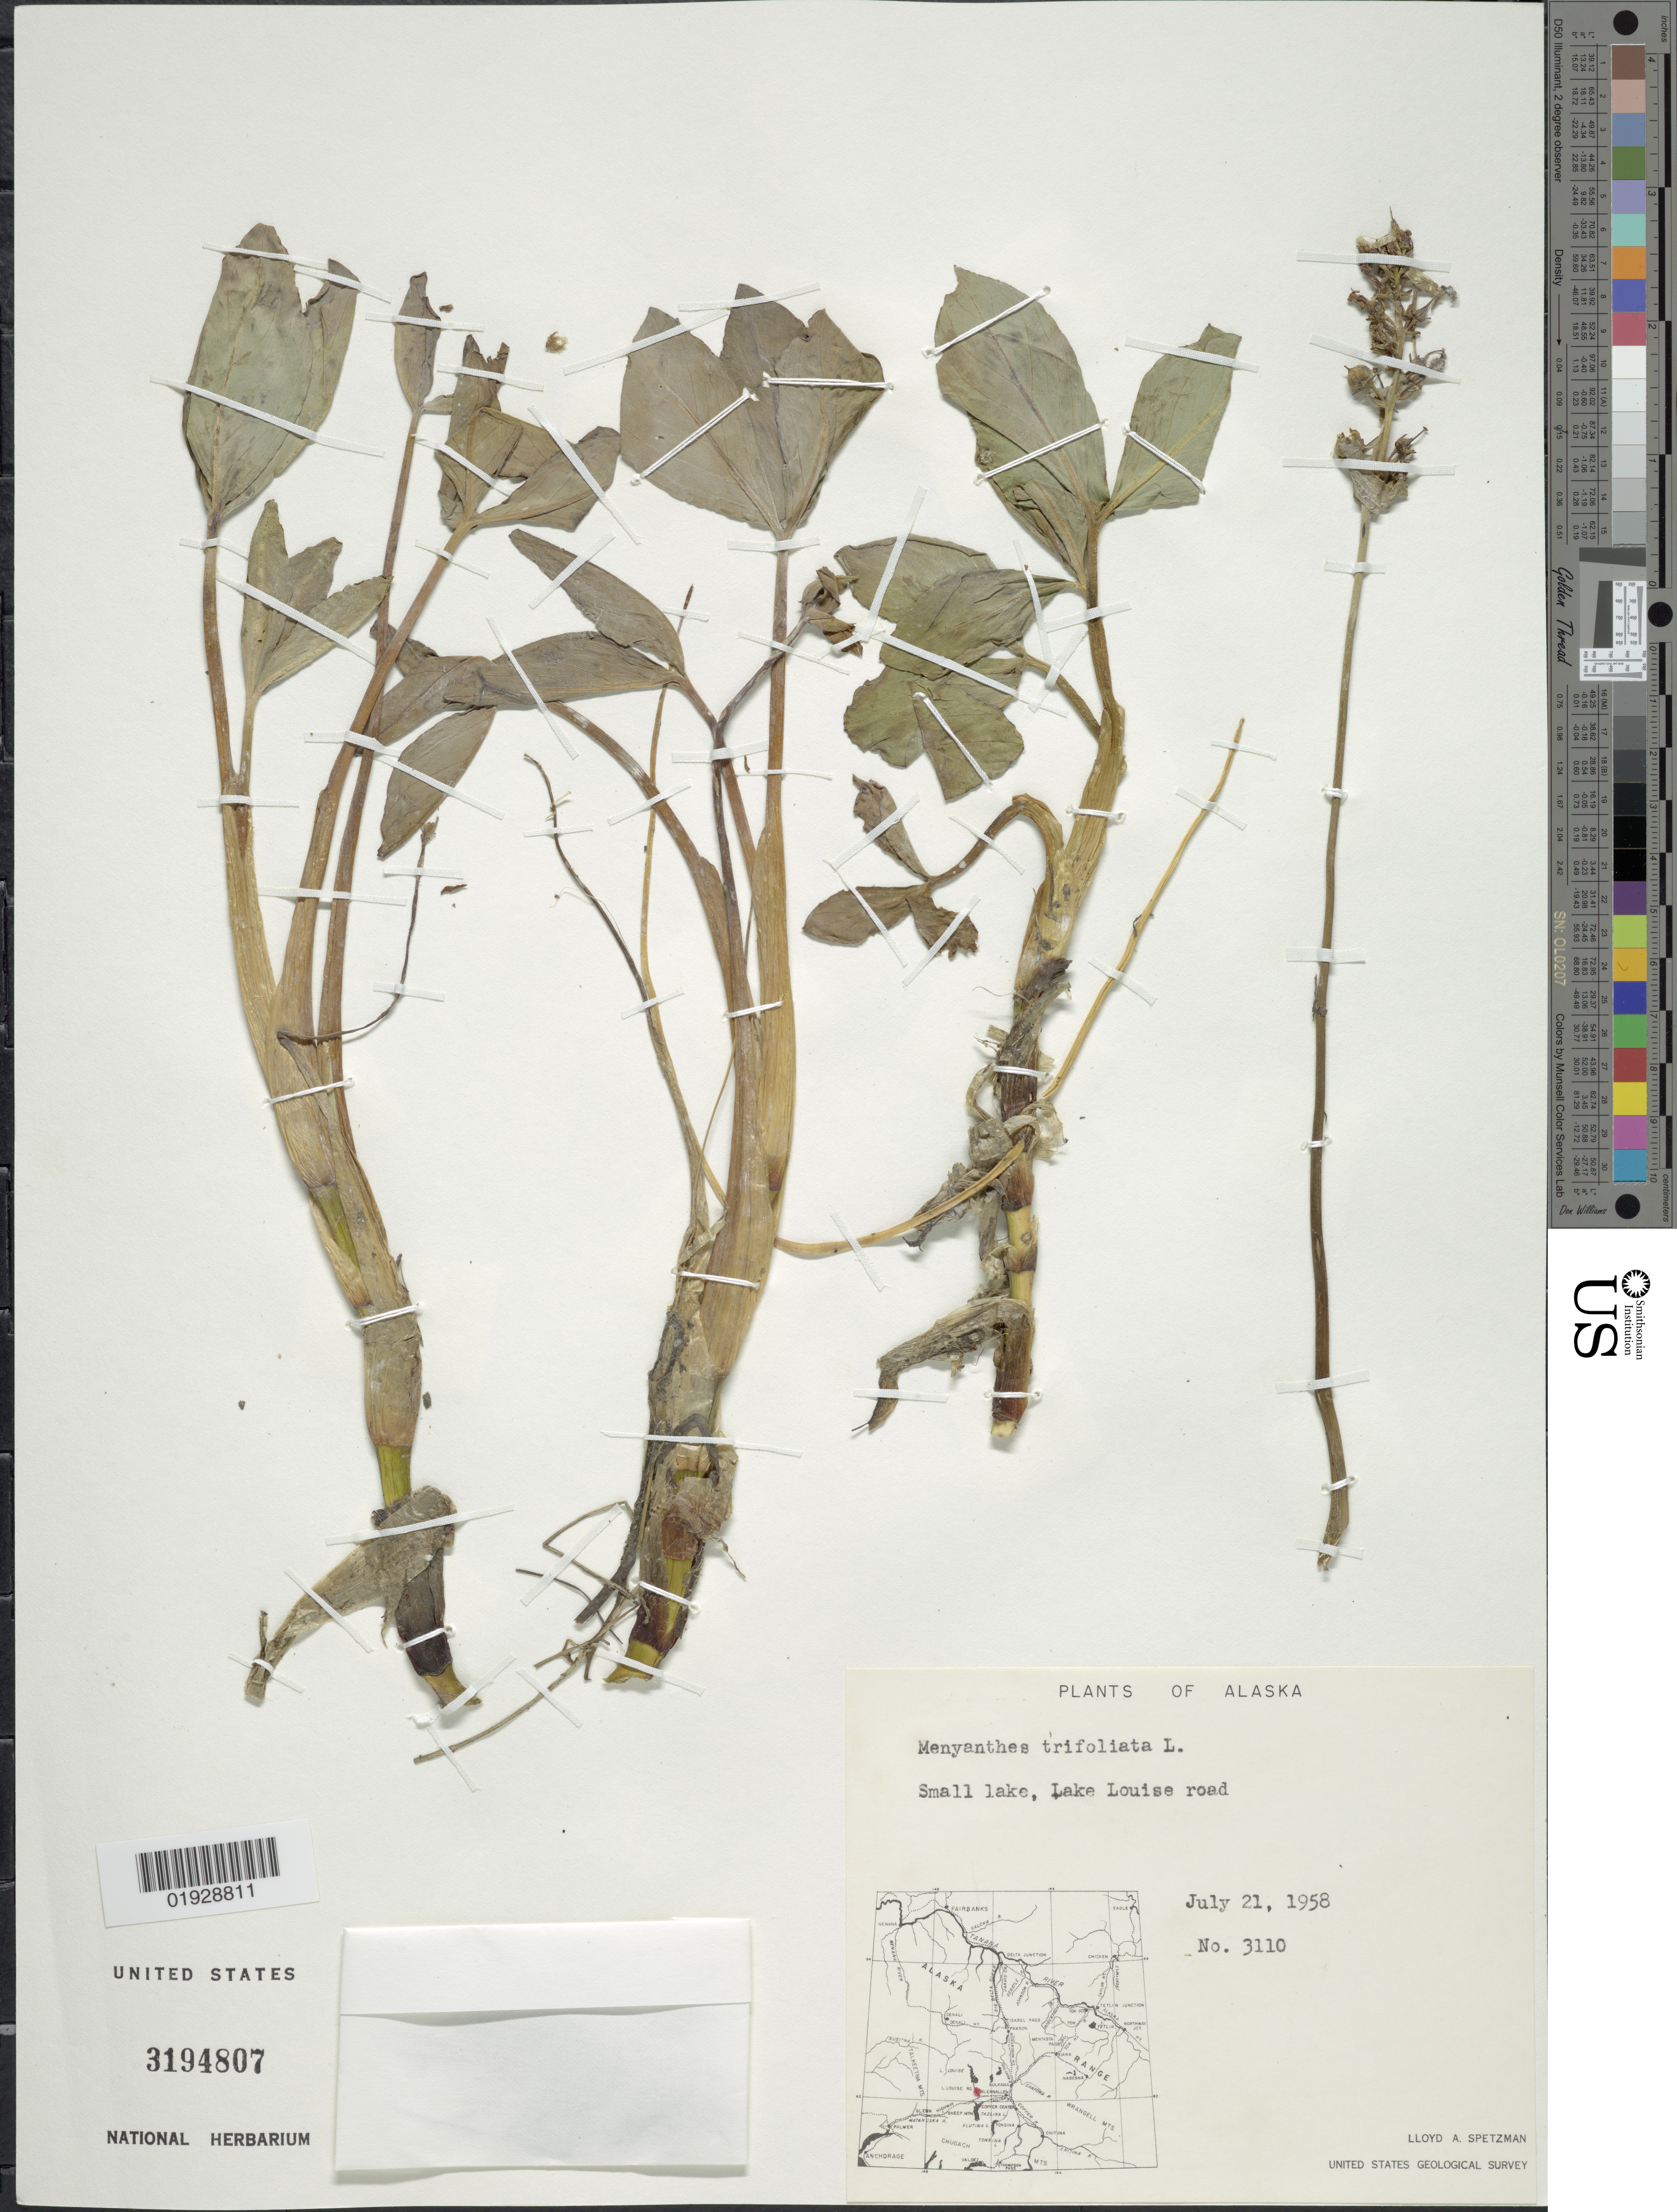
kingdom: Plantae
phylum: Tracheophyta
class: Magnoliopsida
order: Asterales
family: Menyanthaceae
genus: Menyanthes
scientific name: Menyanthes trifoliata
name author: L.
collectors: L. Spetzman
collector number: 3110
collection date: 1958-07-21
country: United States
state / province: Alaska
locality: Small lake, Lake Louise road.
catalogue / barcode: US 3194807